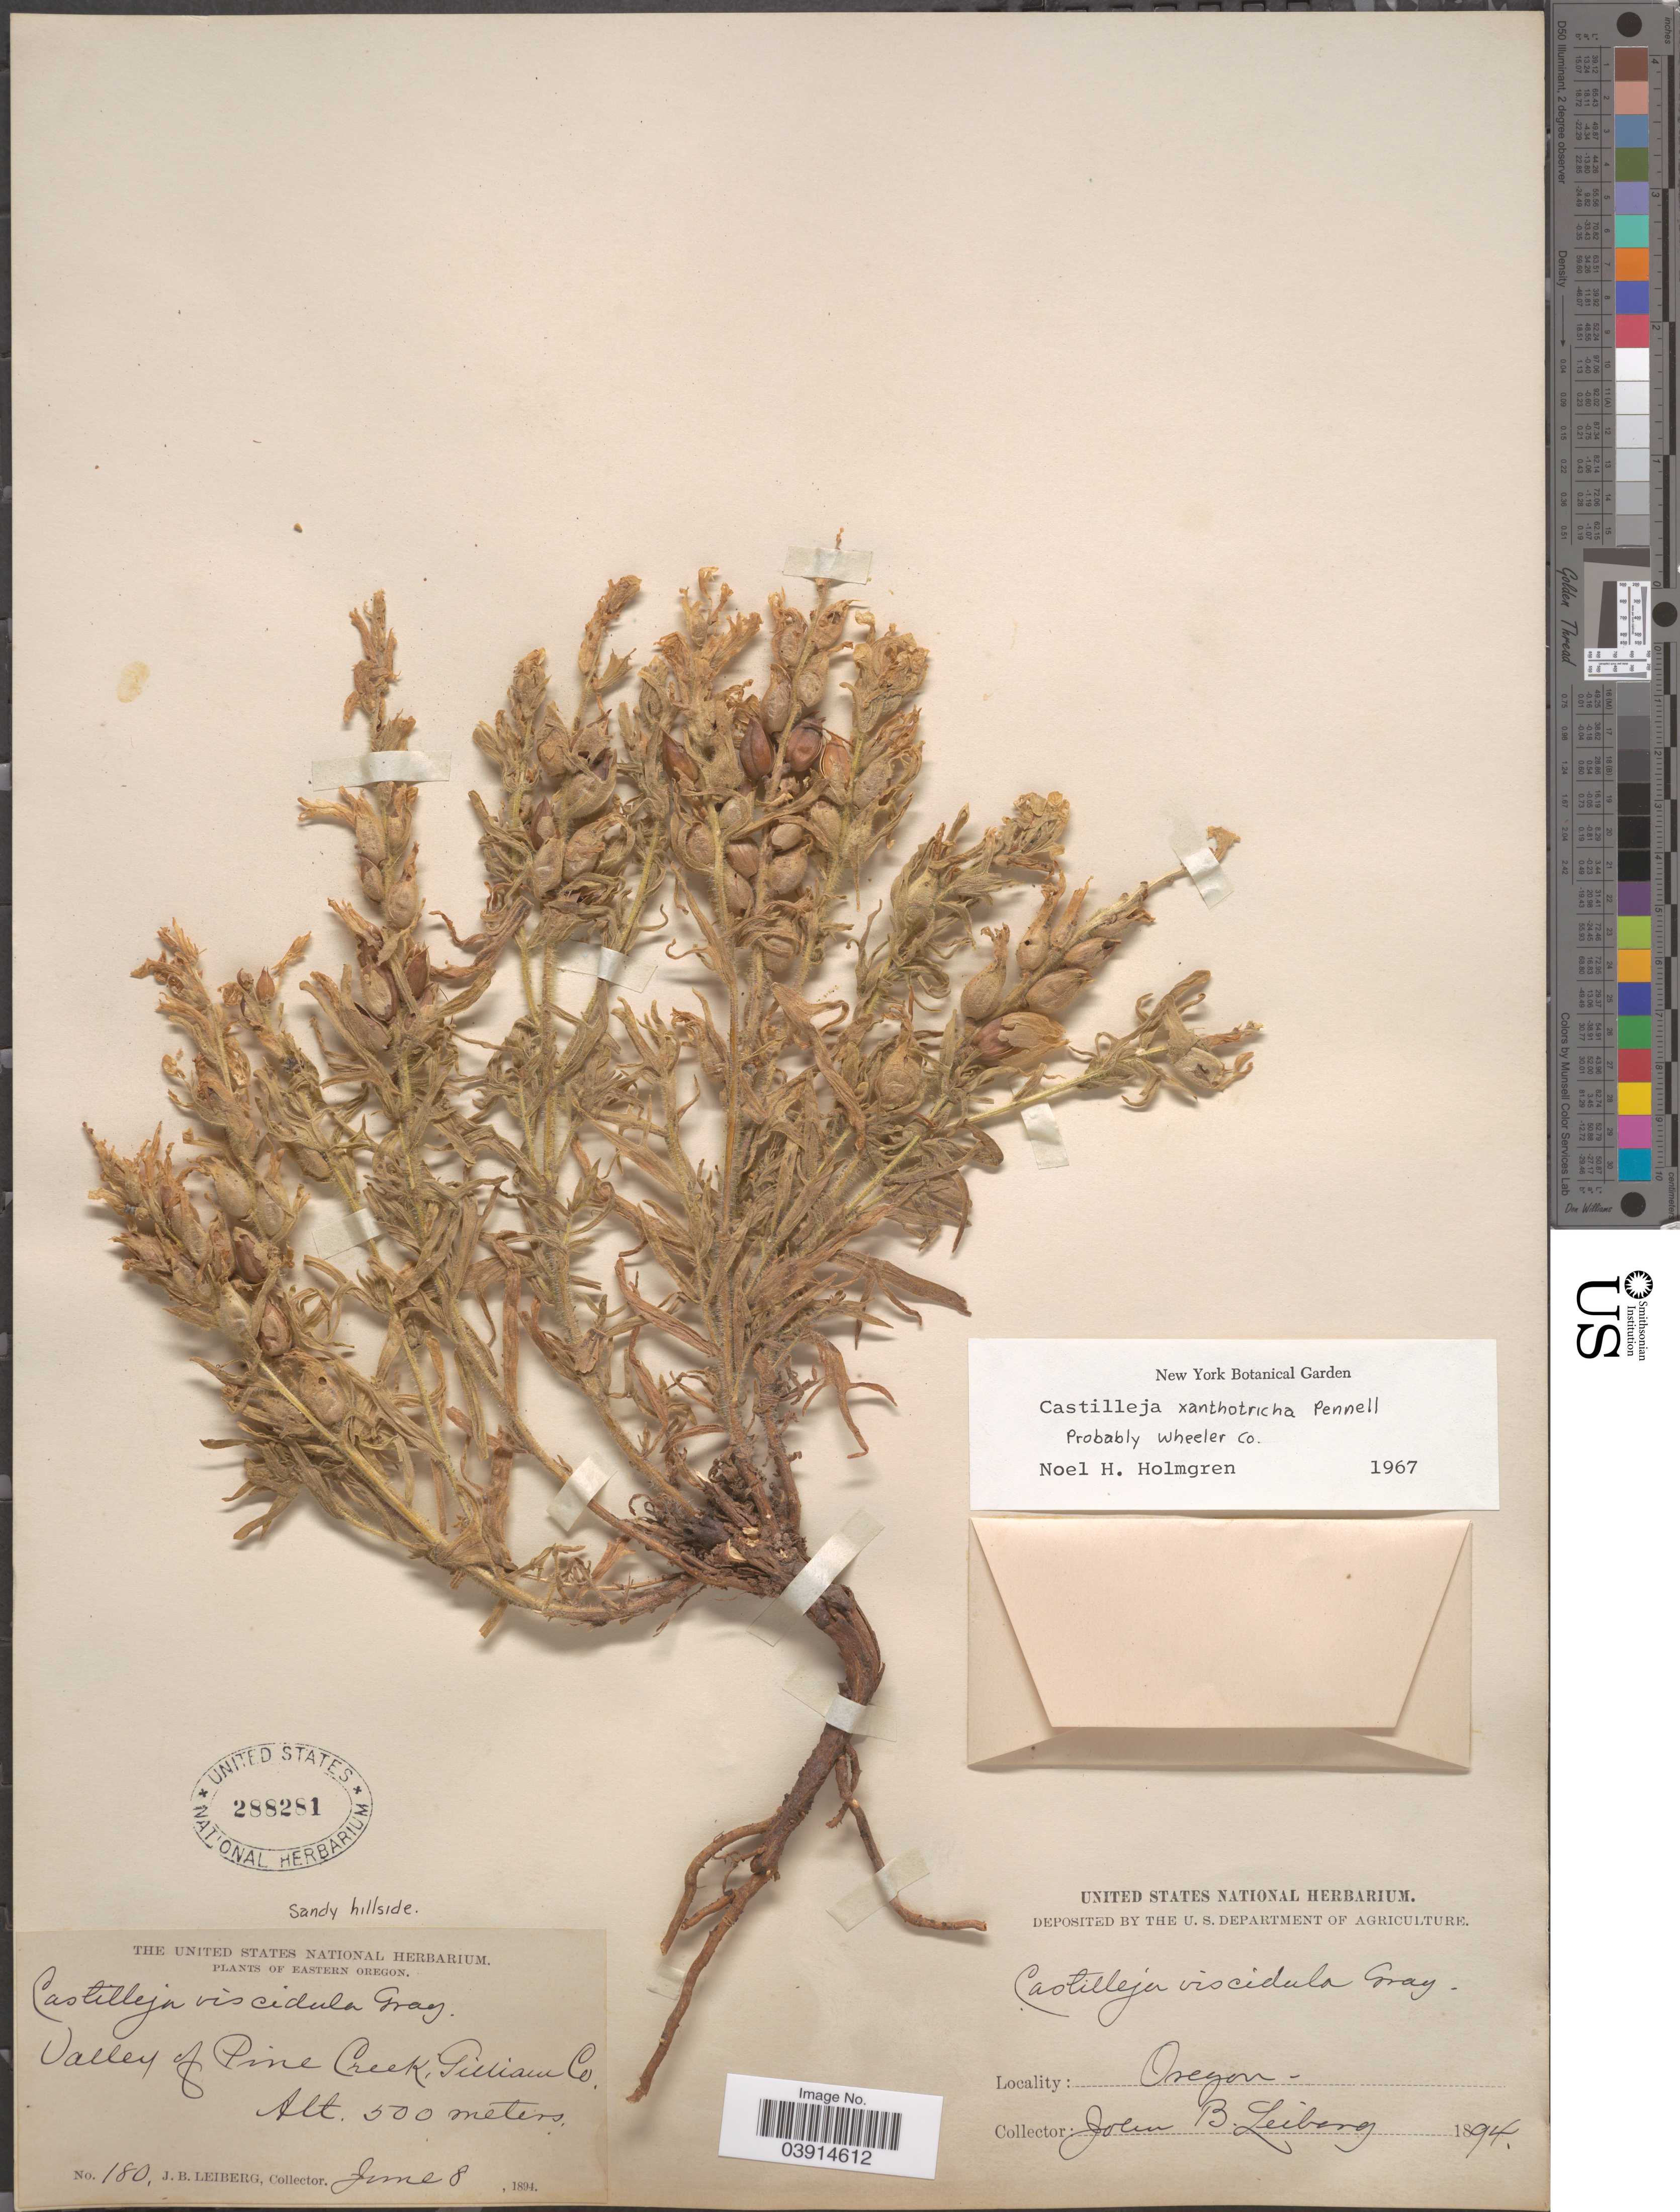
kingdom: Plantae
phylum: Tracheophyta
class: Magnoliopsida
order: Lamiales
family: Orobanchaceae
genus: Castilleja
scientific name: Castilleja xanthotricha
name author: Pennell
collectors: J. B. Leiberg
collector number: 180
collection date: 1894-06-08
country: United States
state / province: Oregon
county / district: Wheeler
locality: Eastern Oregon. Valley of Pine Creek, Gilliam Co.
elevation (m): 500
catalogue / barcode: US 288281